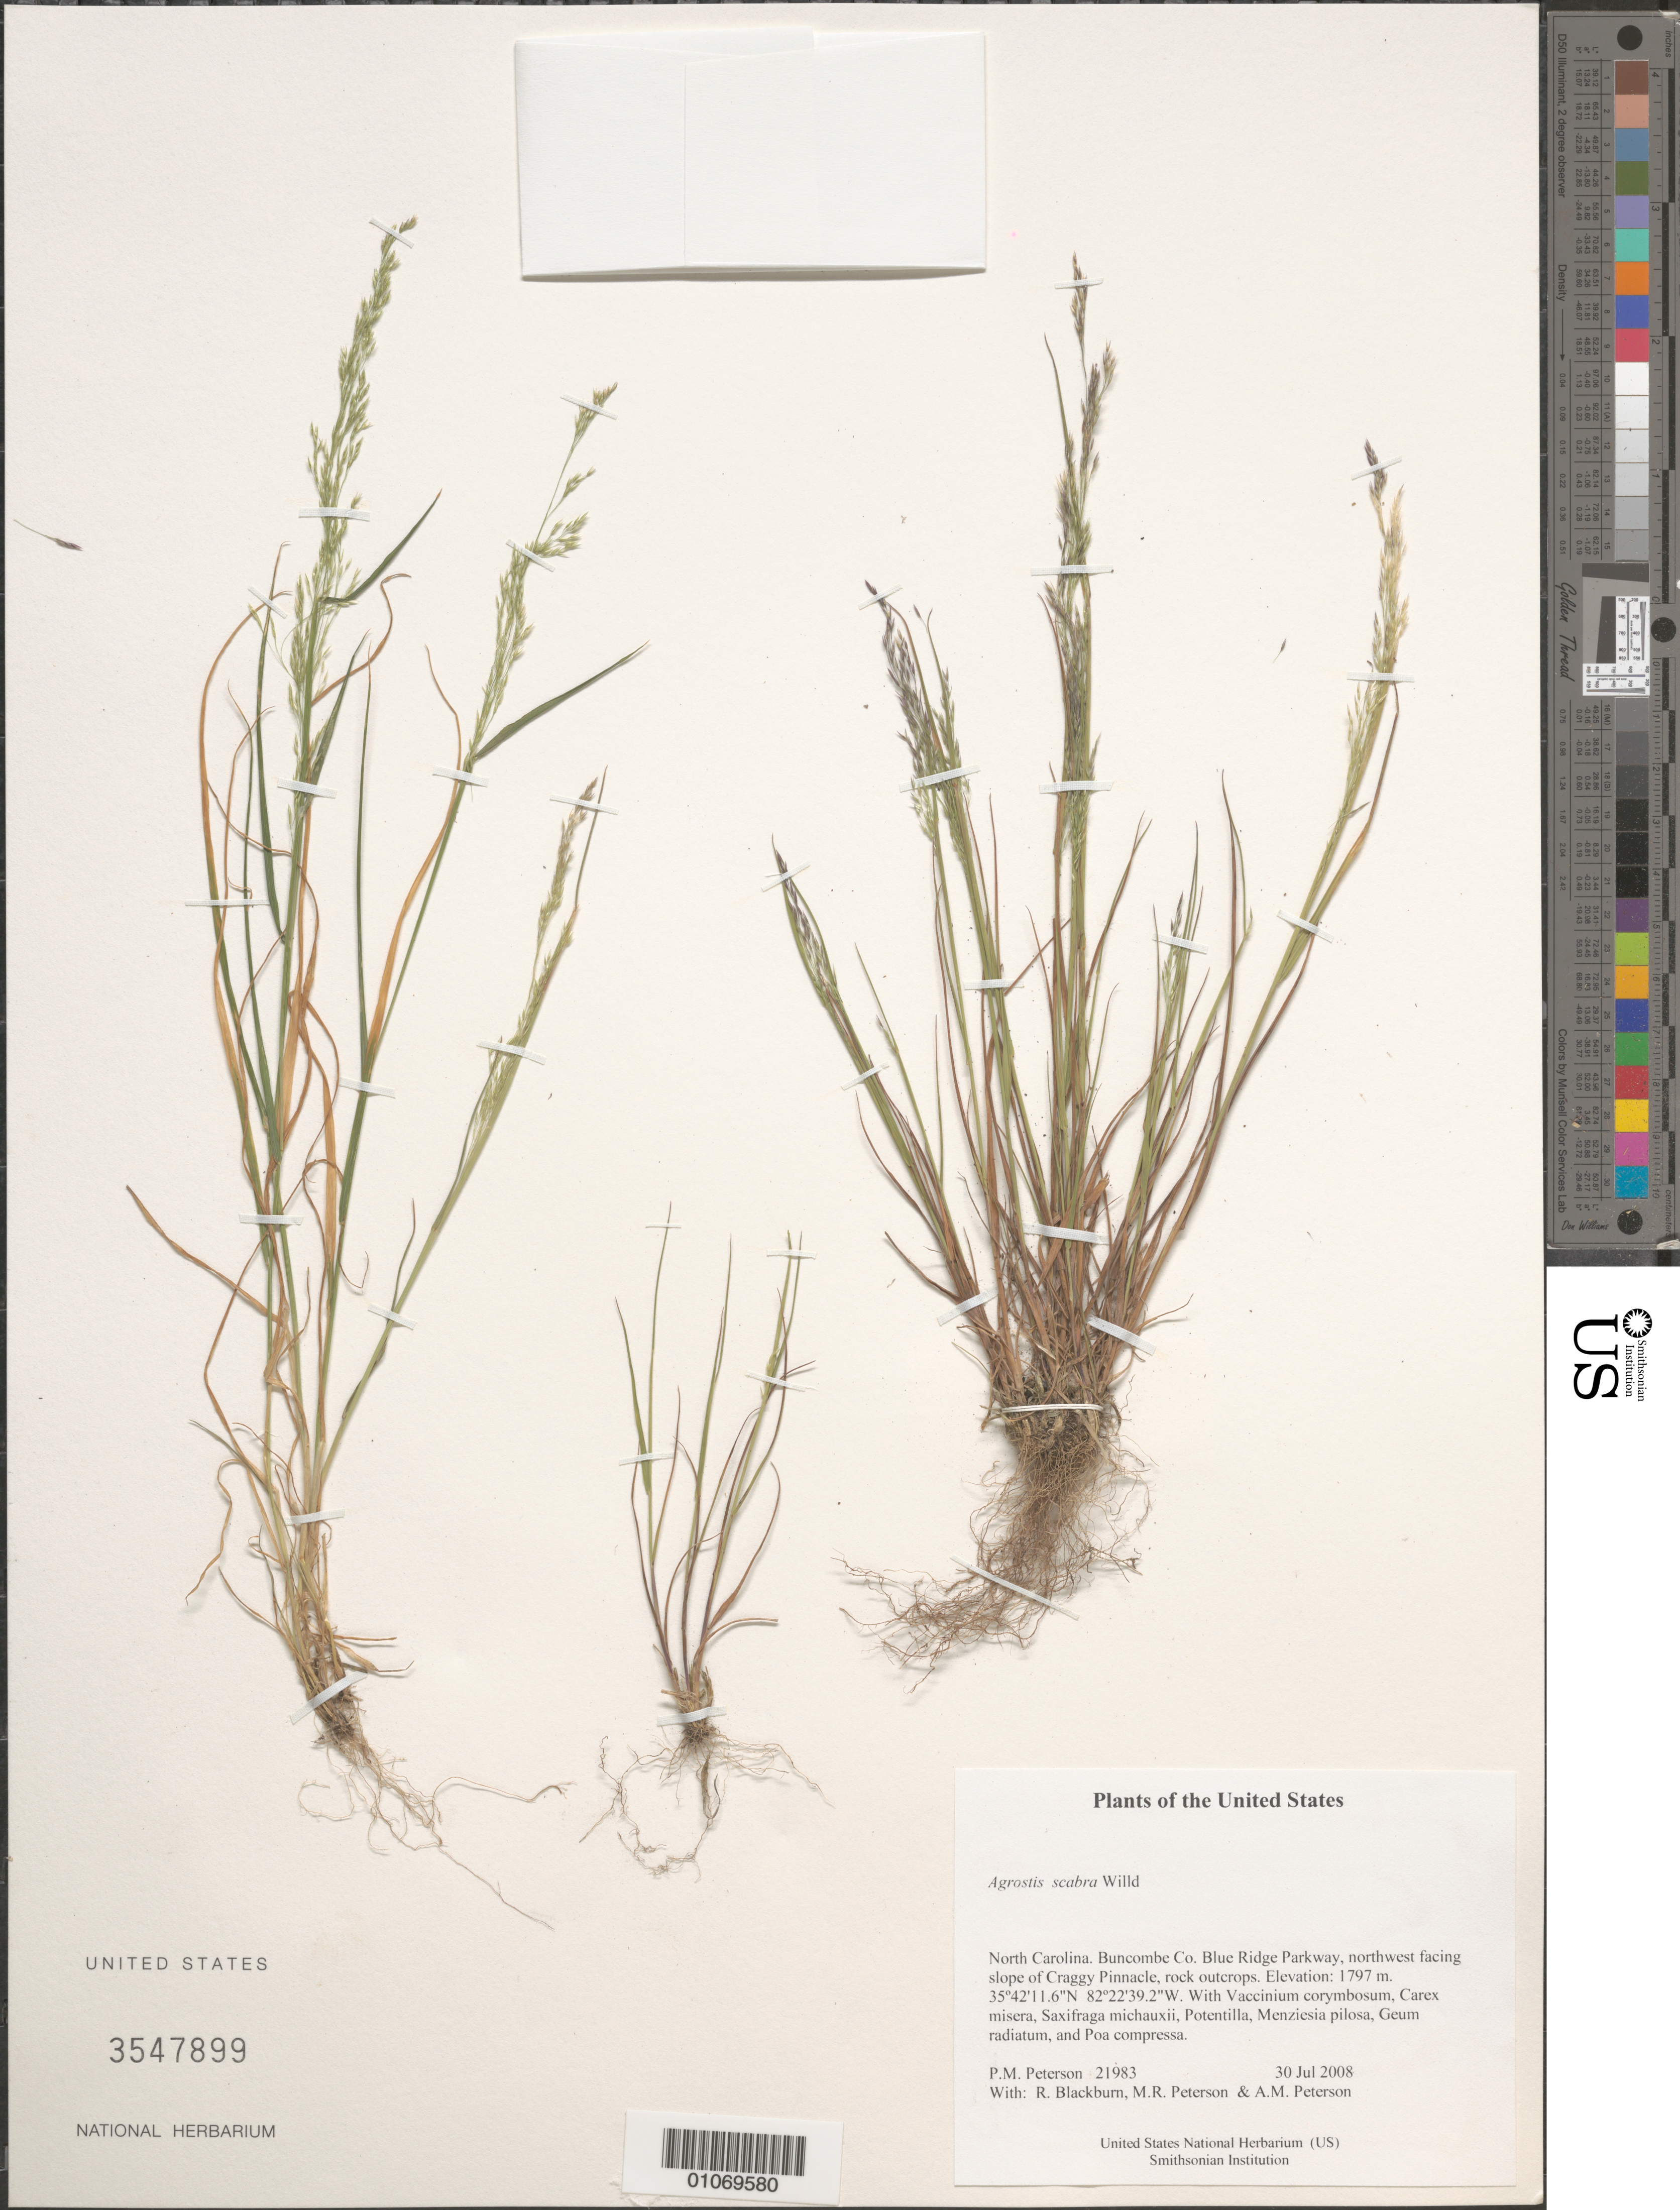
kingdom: Plantae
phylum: Tracheophyta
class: Liliopsida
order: Poales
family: Poaceae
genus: Agrostis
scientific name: Agrostis scabra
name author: Willd.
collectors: P. M. Peterson & M. Levine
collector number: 21983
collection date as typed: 30 Jul 2008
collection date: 2008-07-30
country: United States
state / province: North Carolina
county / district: Buncombe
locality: Blue Ridge Parkway, northwest facing slope of Craggy Pinnacle, rock outcrops.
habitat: With Vaccinium corymbosum, Carex misera, Saxifraga michauxii, Potentilla, Menziesia pilosa, Geum radiatum, and Poa compressa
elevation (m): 1797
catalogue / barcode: US 3547899